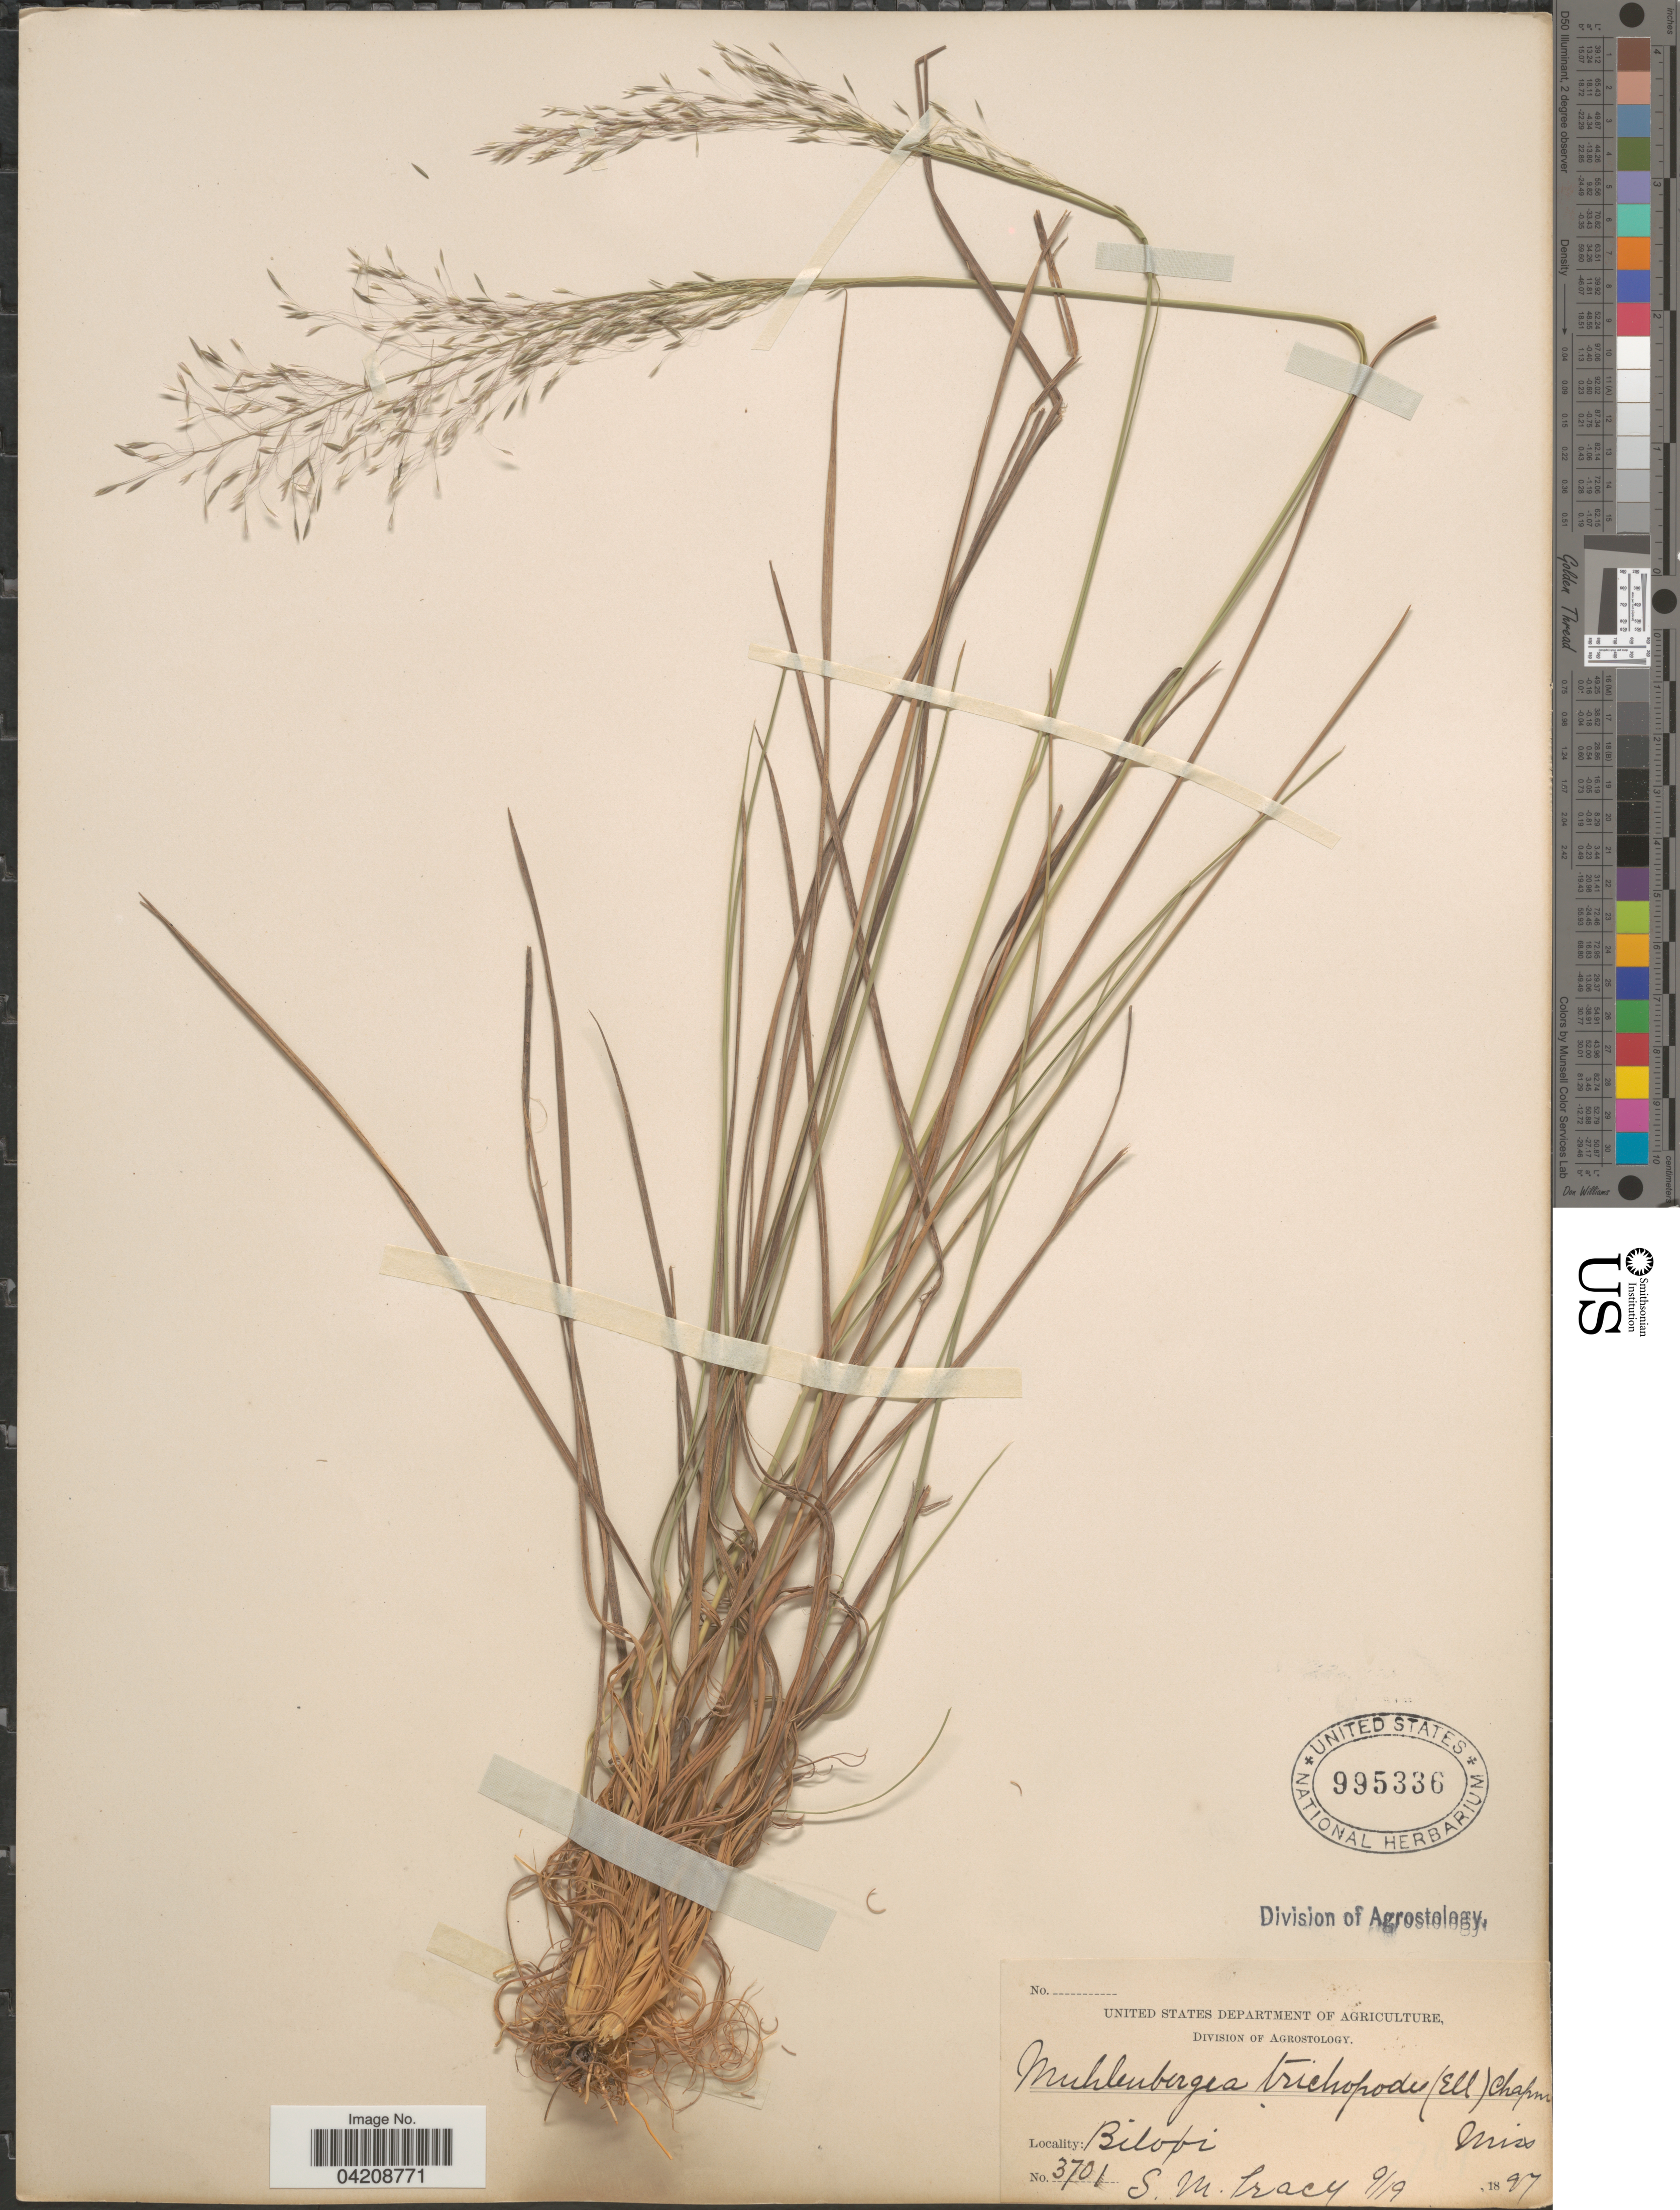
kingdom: Plantae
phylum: Tracheophyta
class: Liliopsida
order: Poales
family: Poaceae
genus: Muhlenbergia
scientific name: Muhlenbergia expansa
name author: Trin.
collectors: S. M. Tracy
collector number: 3701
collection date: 1897-09-19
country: United States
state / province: Mississippi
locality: Biloxi.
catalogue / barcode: US 995336